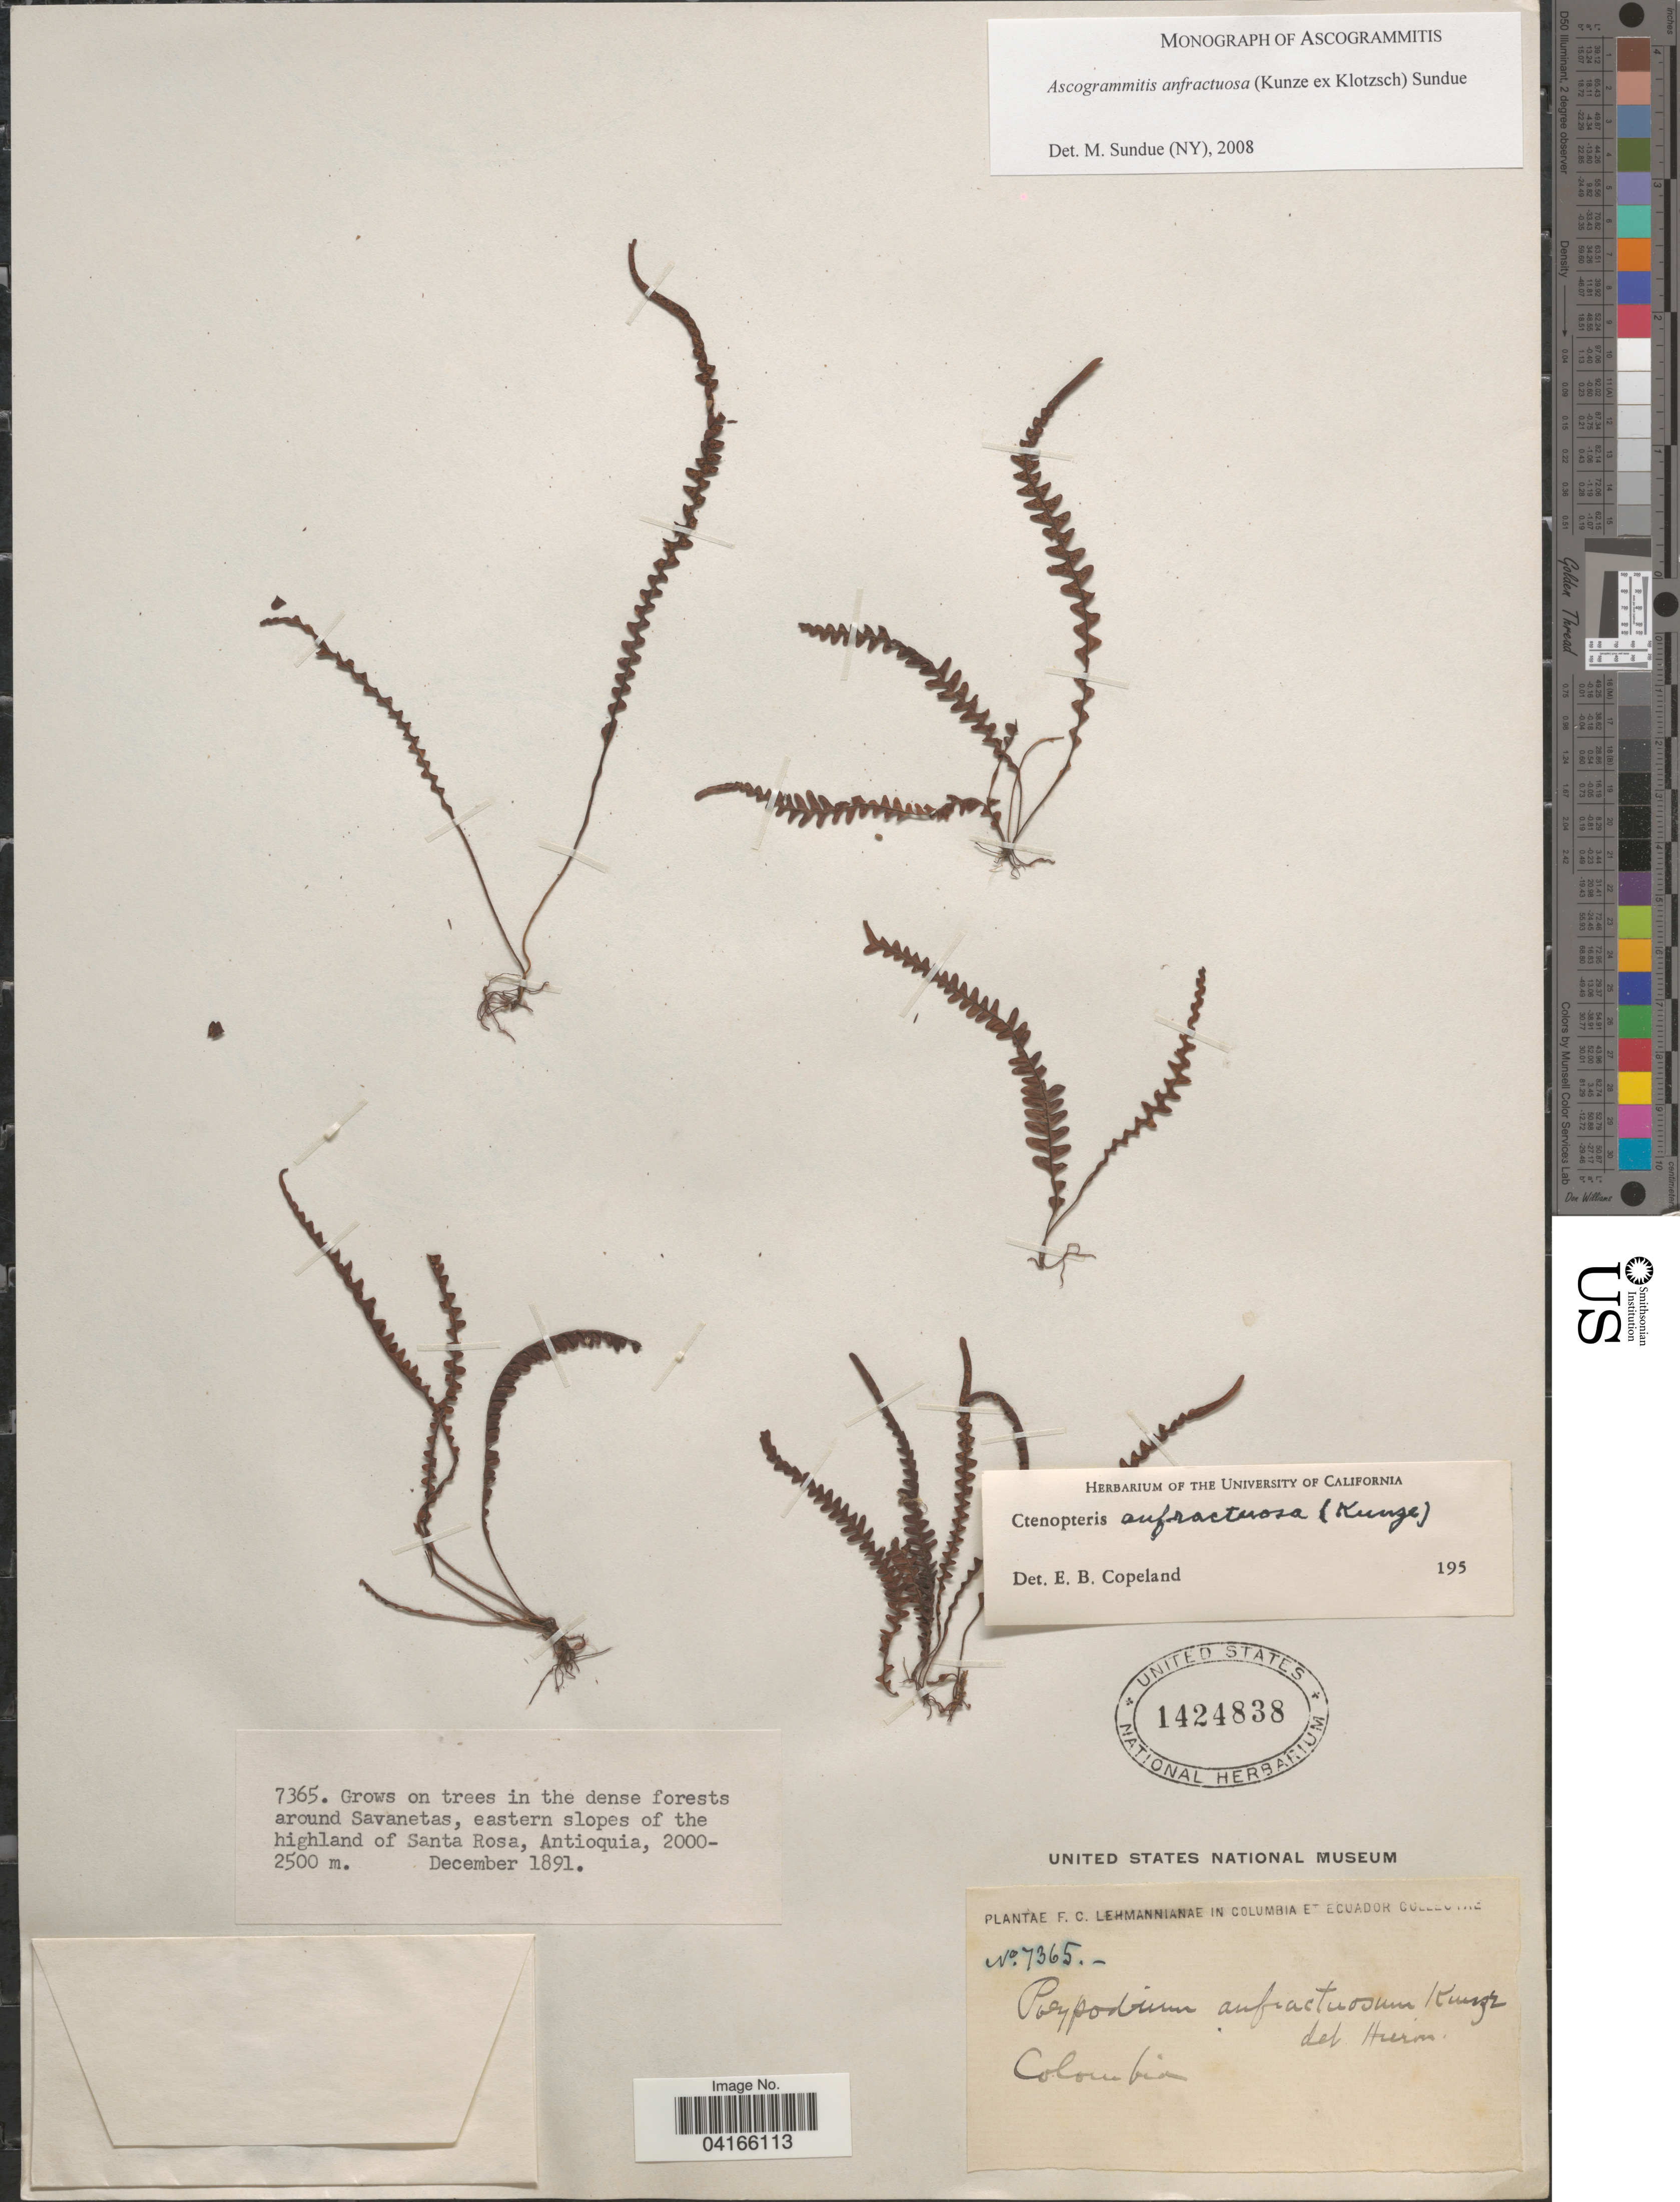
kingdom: Plantae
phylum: Tracheophyta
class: Polypodiopsida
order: Polypodiales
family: Polypodiaceae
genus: Ascogrammitis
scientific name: Ascogrammitis anfractuosa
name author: (Kunze ex Klotzsch) Sundue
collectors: F. C. Lehmann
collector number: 7365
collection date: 1891-12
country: Colombia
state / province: Antioquia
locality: Grows on trees in the dense forests around Savanetas, eastern slopes of the highland of Santa Rosa.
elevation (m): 2000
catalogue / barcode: US 1424838